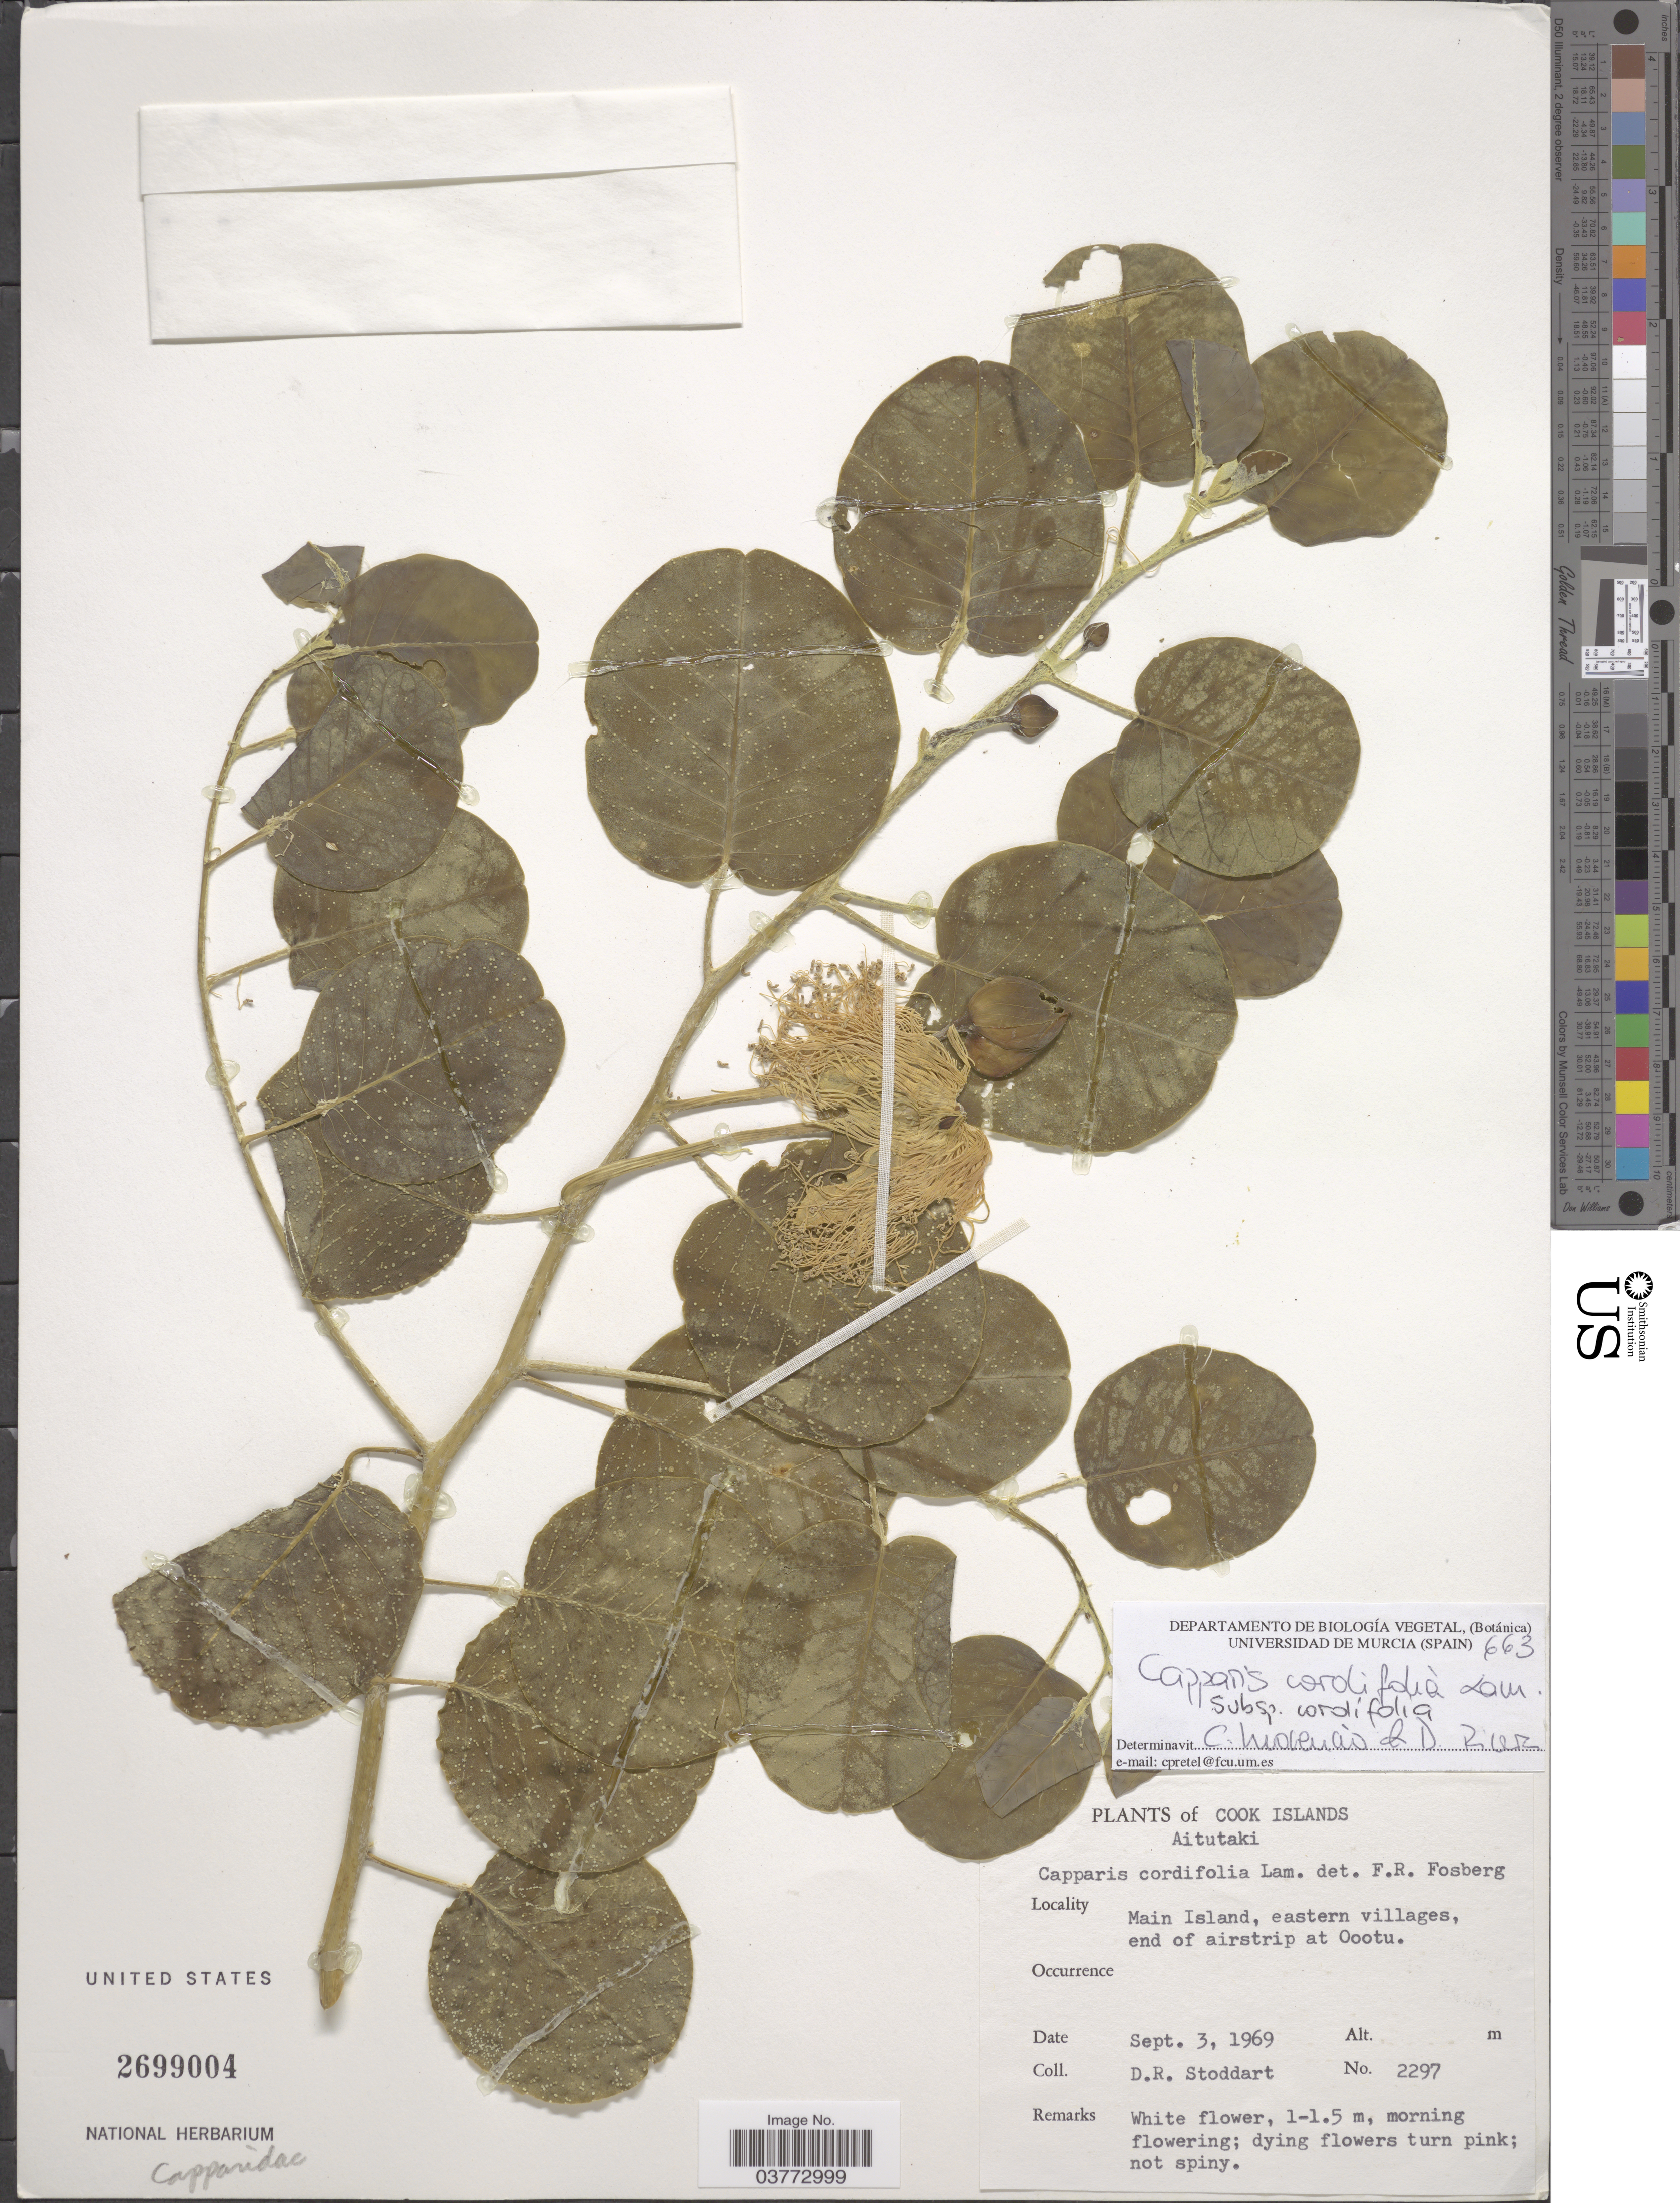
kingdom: Plantae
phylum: Tracheophyta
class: Magnoliopsida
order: Brassicales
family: Capparaceae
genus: Capparis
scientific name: Capparis spinosa subsp. cordifolia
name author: (Lam.) Fici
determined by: Wagner, W. L., (BOT), Smithsonian Institution - National Museum of Natural History (UNITED STATES)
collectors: D. R. Stoddart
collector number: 2297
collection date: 1969-09-03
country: Cook Islands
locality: Aitutaki. Main Island, eastern villages, end of airstrip at Oootu.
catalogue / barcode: US 2699004